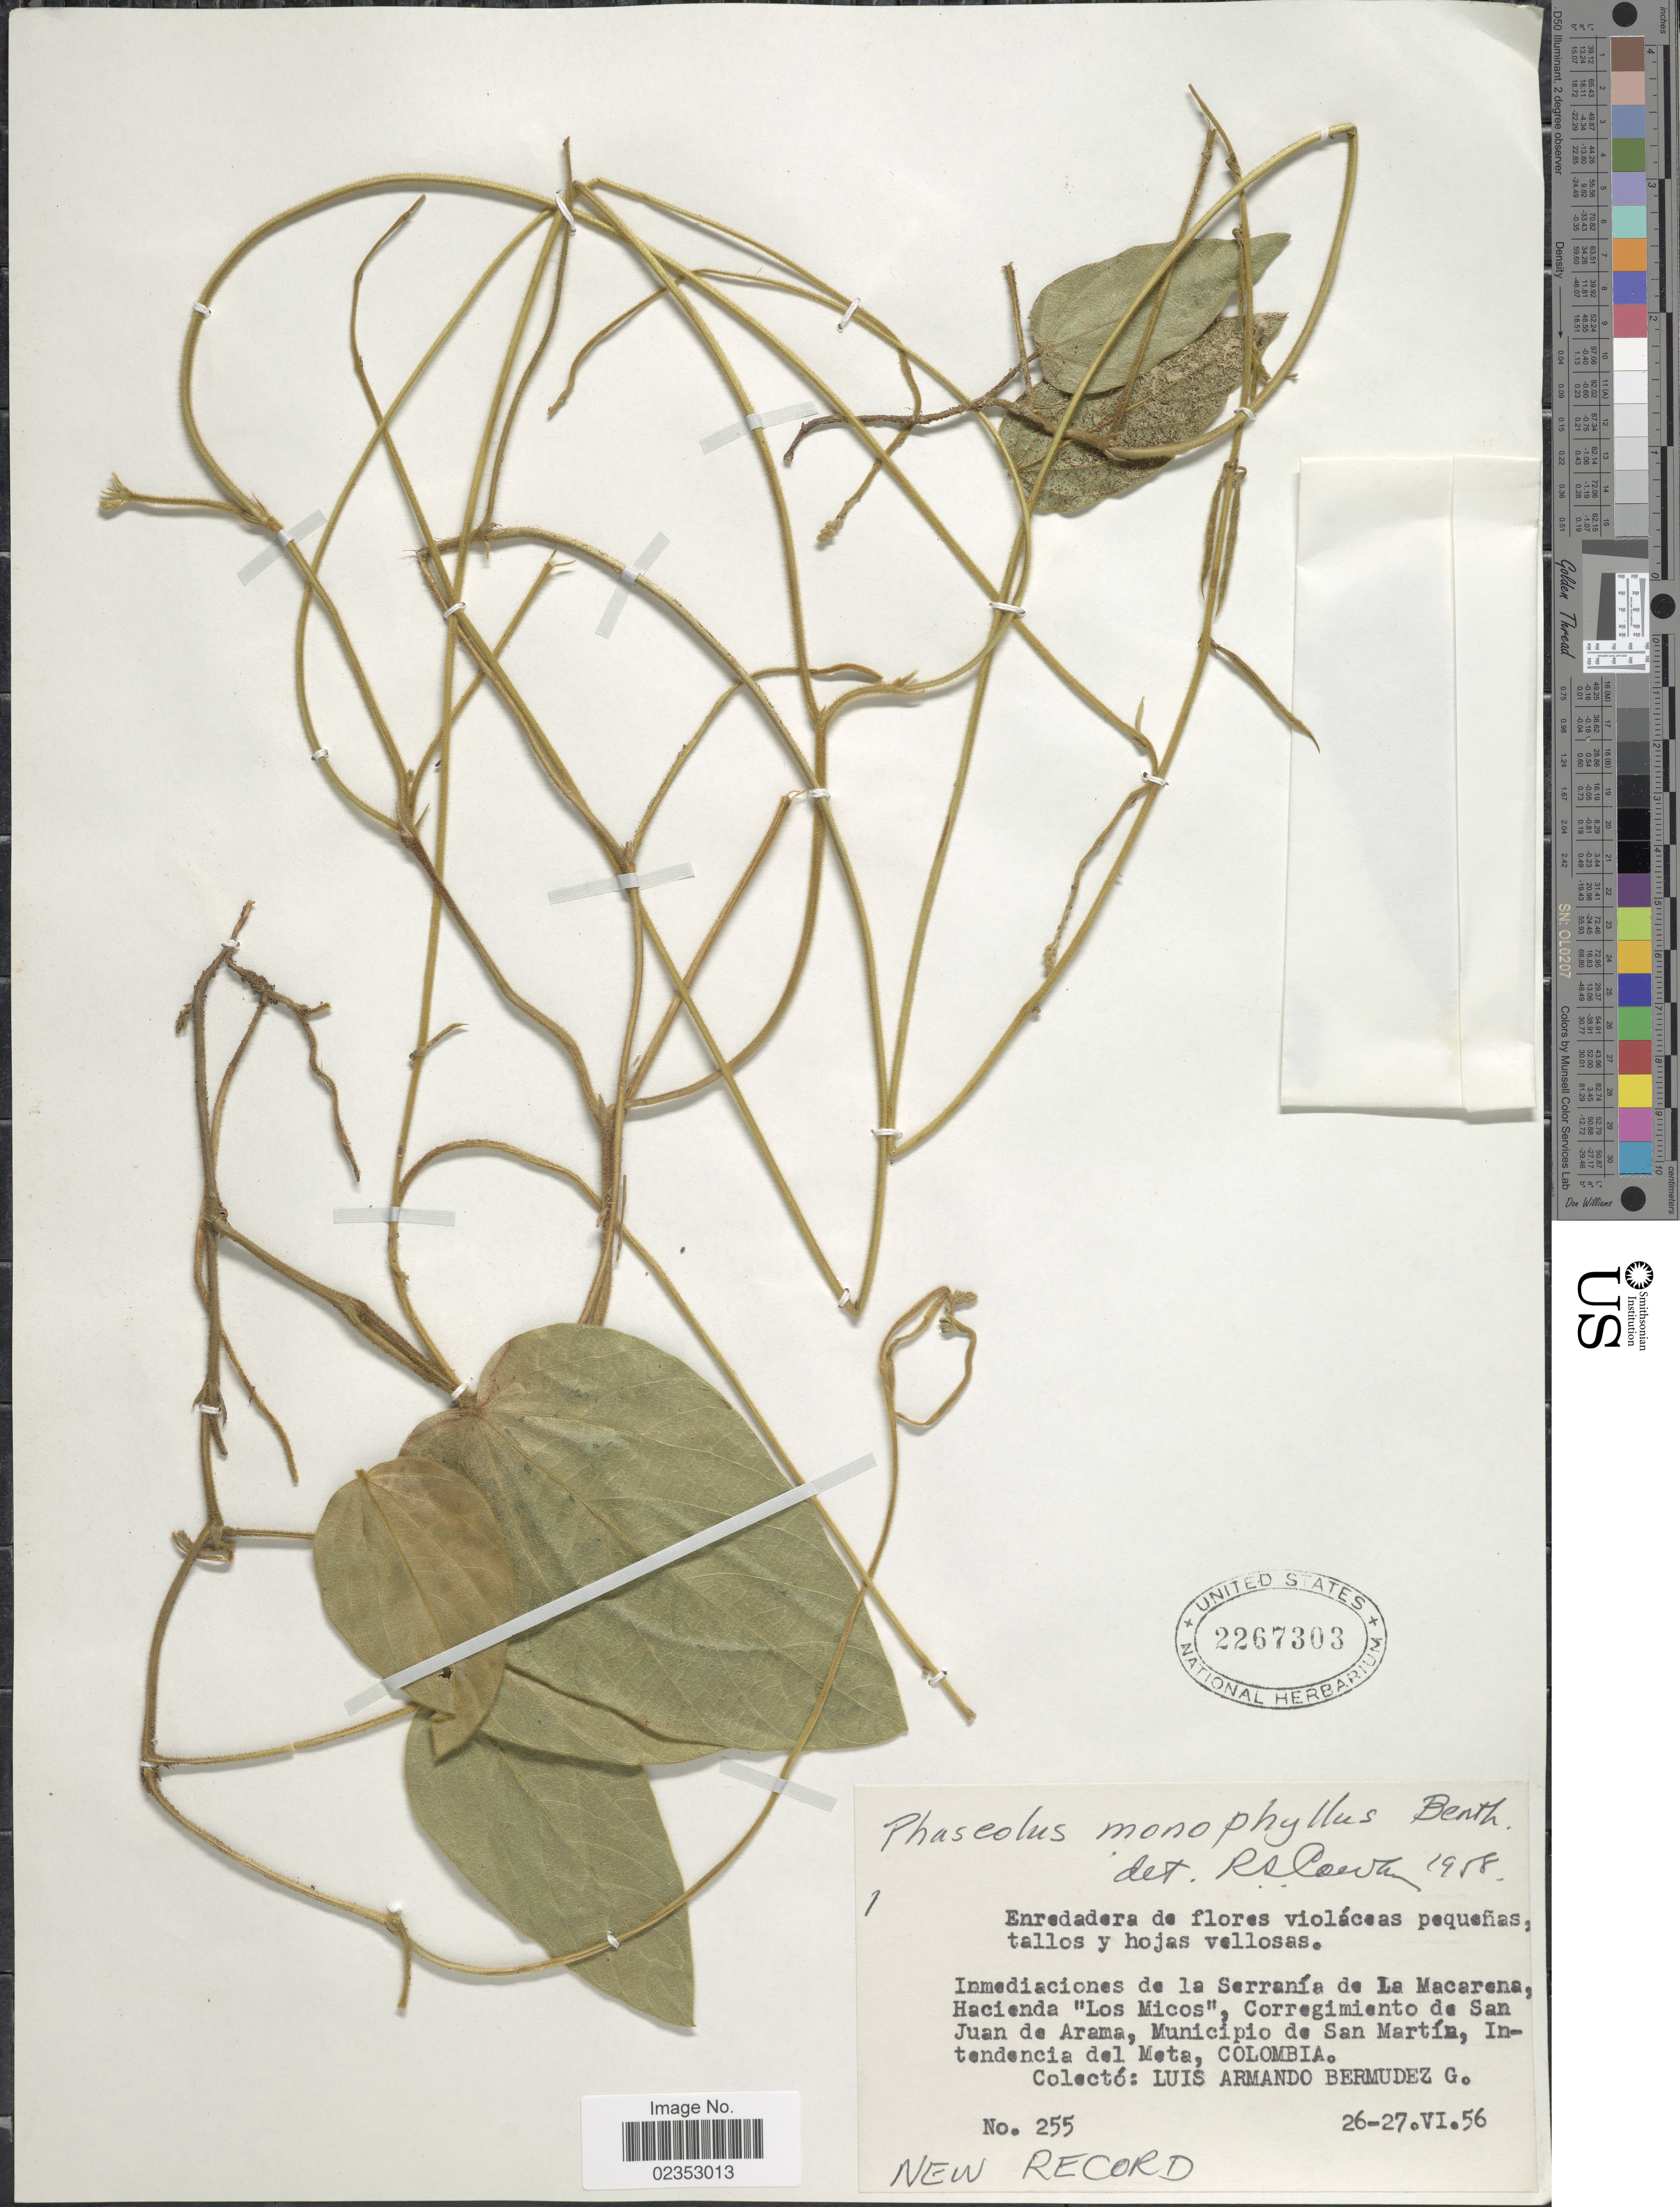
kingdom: Plantae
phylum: Tracheophyta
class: Magnoliopsida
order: Fabales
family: Fabaceae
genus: Macroptilium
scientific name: Macroptilium monophyllum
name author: (Benth.) Maréchal & Baudet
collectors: A. Bermudez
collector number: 255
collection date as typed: Transcribed d/m/y: 26/6/56 to 27/6/56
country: Colombia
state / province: Meta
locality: Inmediaciones de la Serranía de La Macarena, Hacienda 'Los Micos', Corregimiento de San Juan de Arama, Municipio de San Martín, Intendencia del Meta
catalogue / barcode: US 2267303